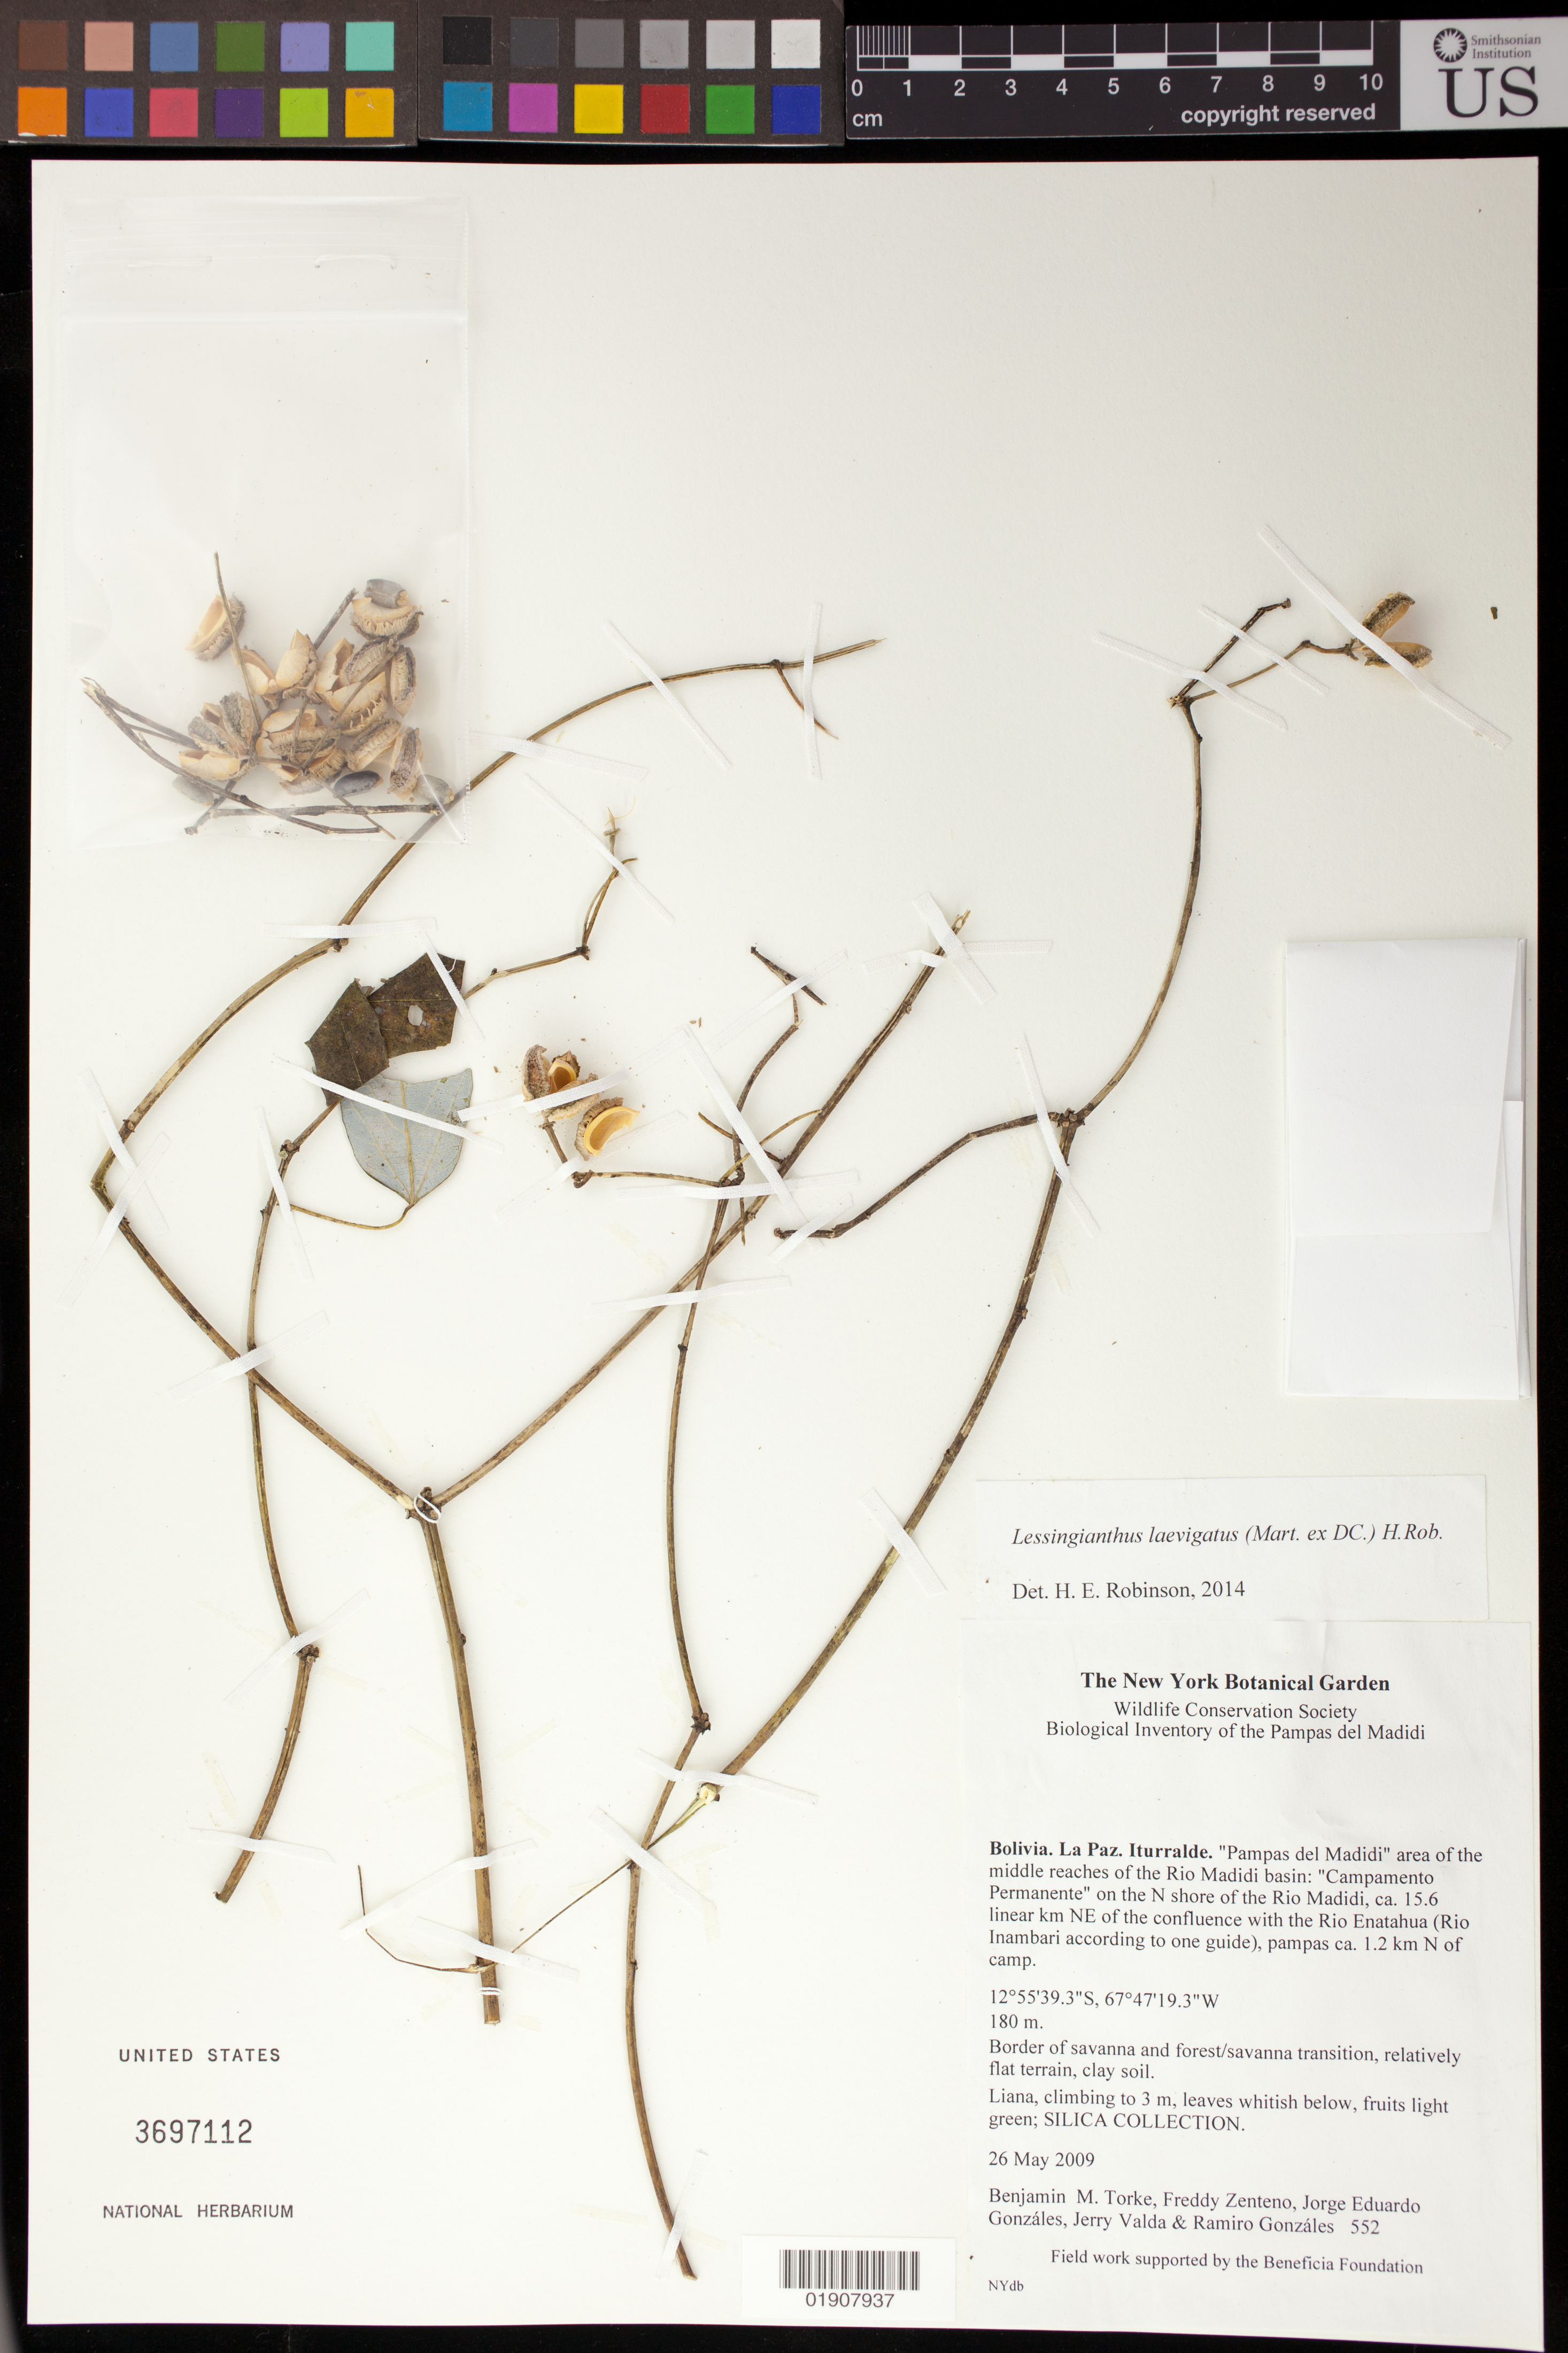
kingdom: Plantae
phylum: Tracheophyta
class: Magnoliopsida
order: Malpighiales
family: Euphorbiaceae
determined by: Kelloff, Carol L.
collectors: B. M. Torke, F. Zenteno, J. Gonzáles, J. Valda & R. Gonzáles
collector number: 552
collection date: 2009-05-26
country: Bolivia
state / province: La Paz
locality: Iturralde. "Pampas del Madidi" area of the middle reaches of the Rio Madidi basin: "Campamento Permanente" on the N shore of the Rio Madidi, ca. 15.6 linear km NE of the confluence with the Rio Enatahua (Rio Inambari according to one guide), pampas ca. 1.2 km N of camp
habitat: Border of savanna and forest/savanna transition, relatively flat terrain, clay soil.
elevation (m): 180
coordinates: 12 55 39.3 S, 67 47 19.3 W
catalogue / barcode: US 3697112